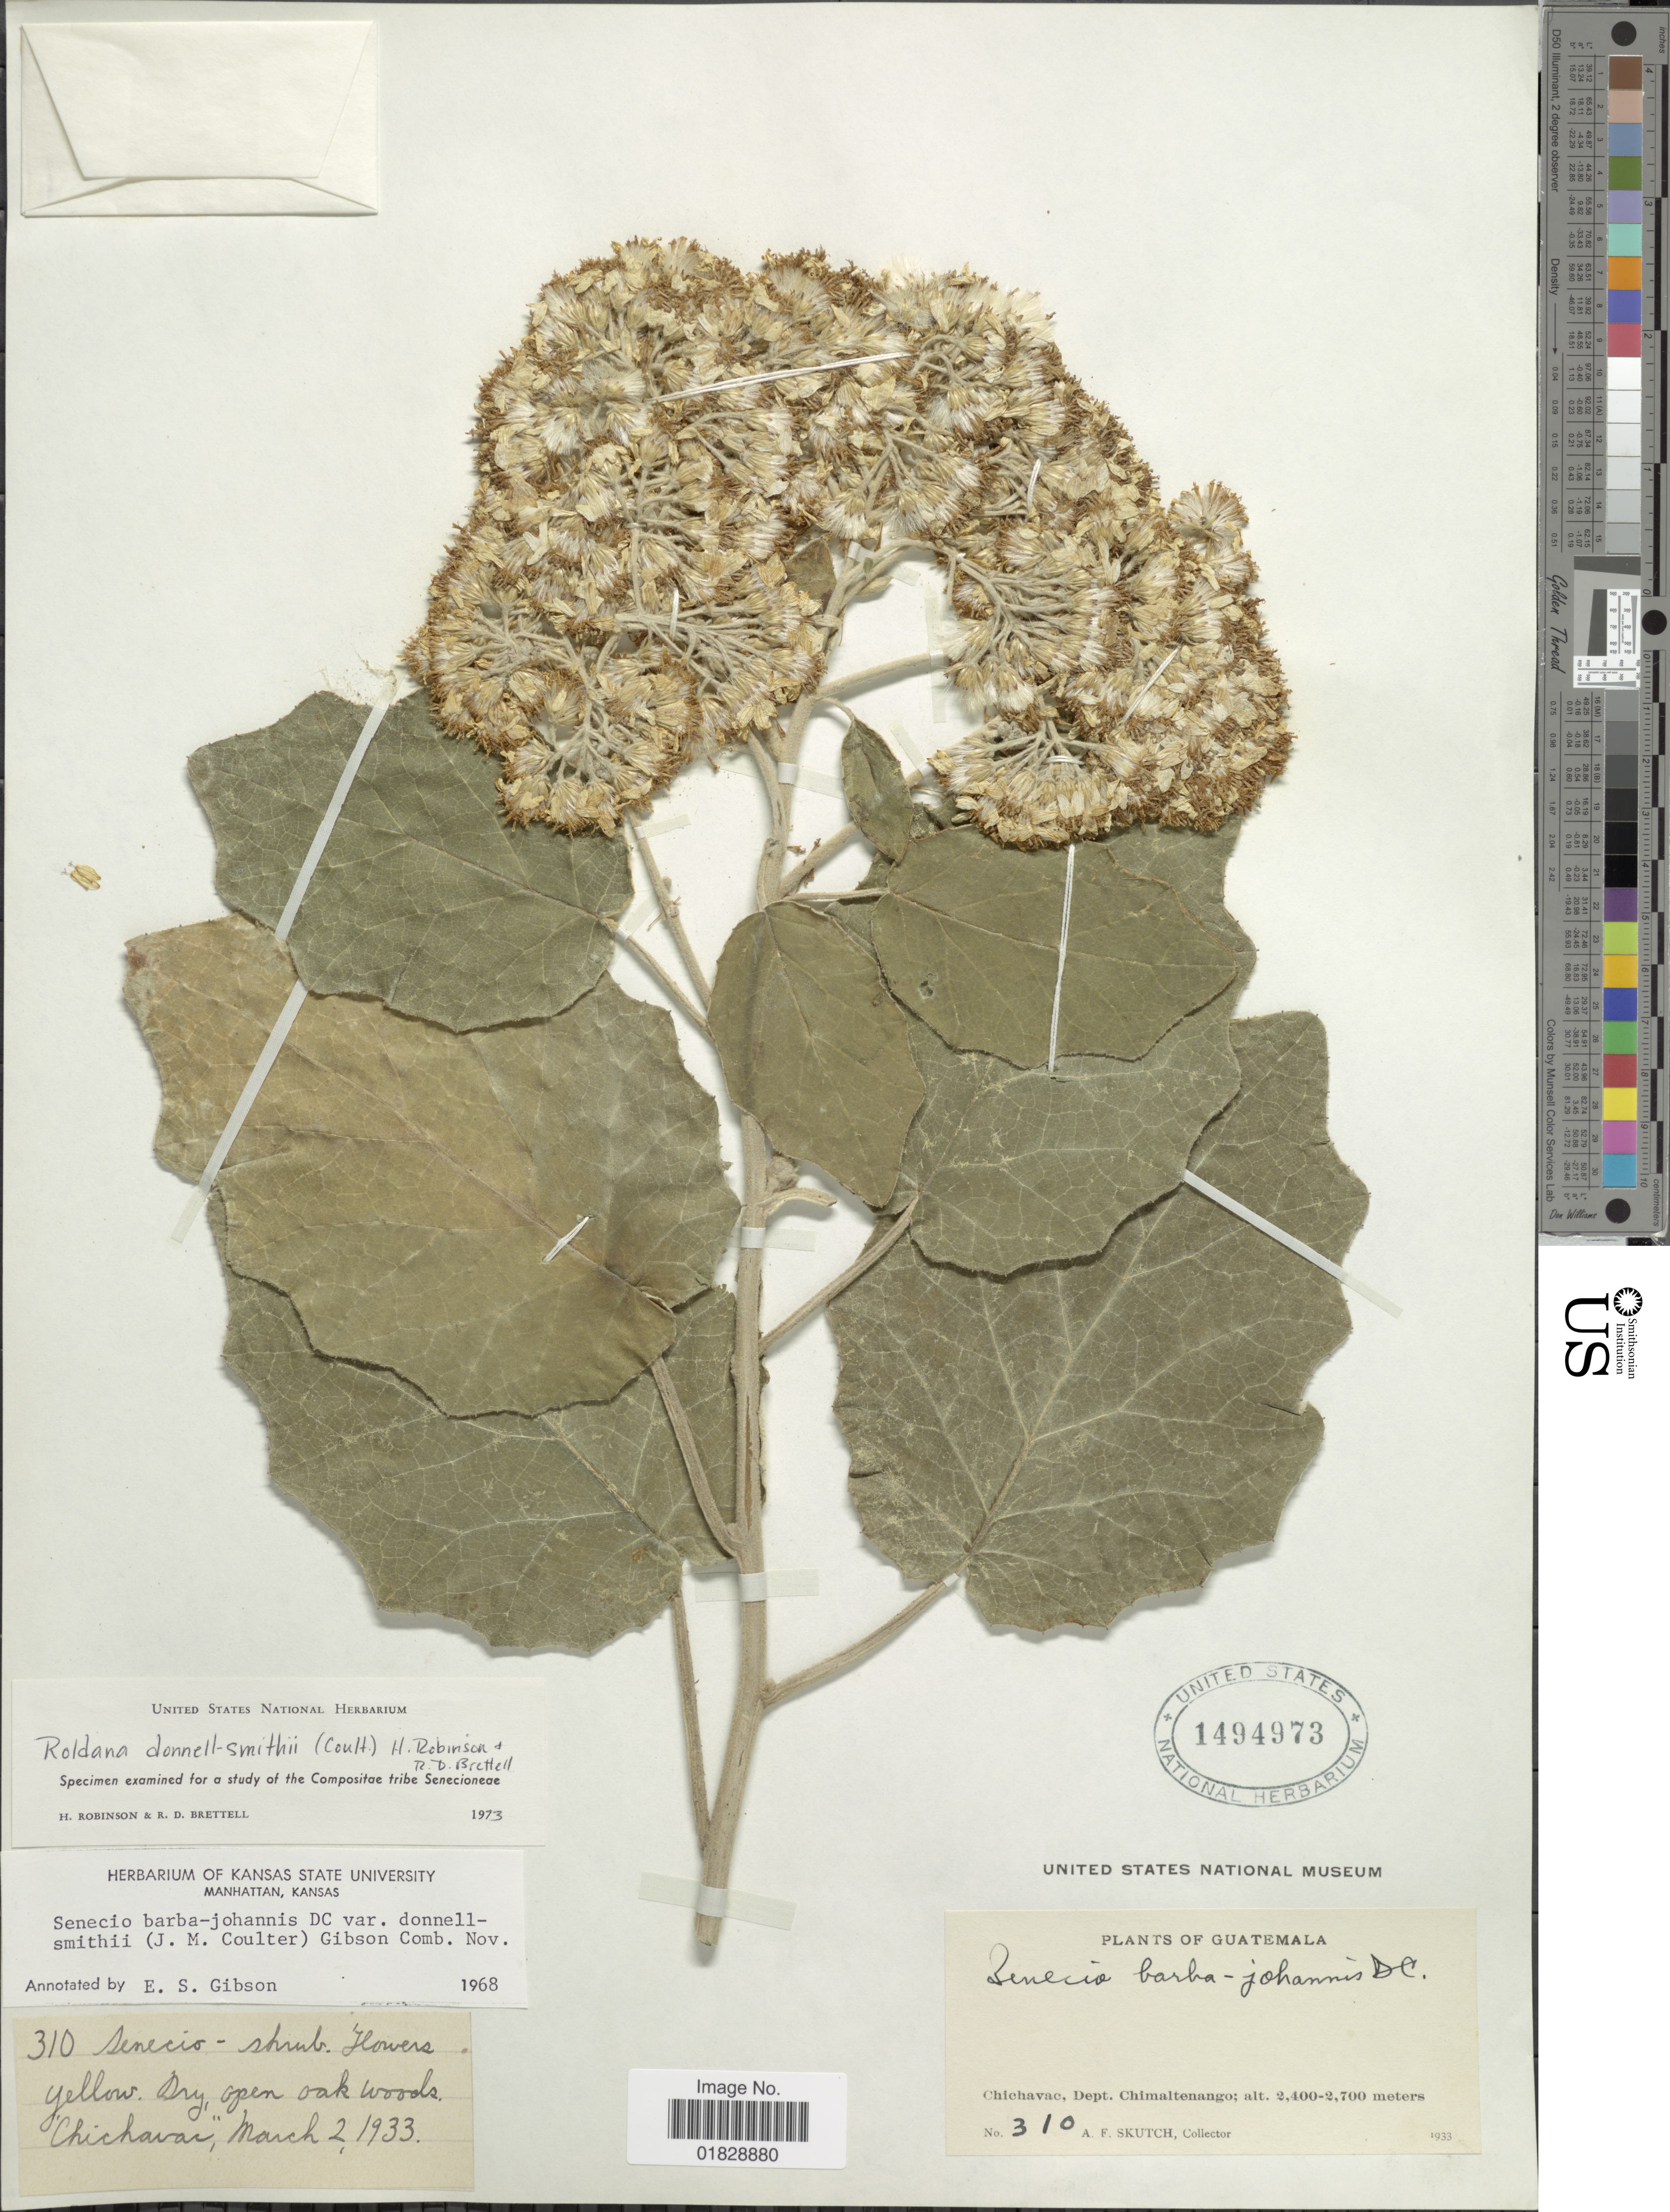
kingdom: Plantae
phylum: Tracheophyta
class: Magnoliopsida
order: Asterales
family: Asteraceae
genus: Roldana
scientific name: Roldana donnell-smithii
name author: (J.M. Coult.) H. Rob. & Brettell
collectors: A. F. Skutch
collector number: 310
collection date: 1933-03-02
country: Guatemala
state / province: Chimaltenango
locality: Chichavac, Dept. Chimaltenango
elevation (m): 2400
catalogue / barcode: US 1494973